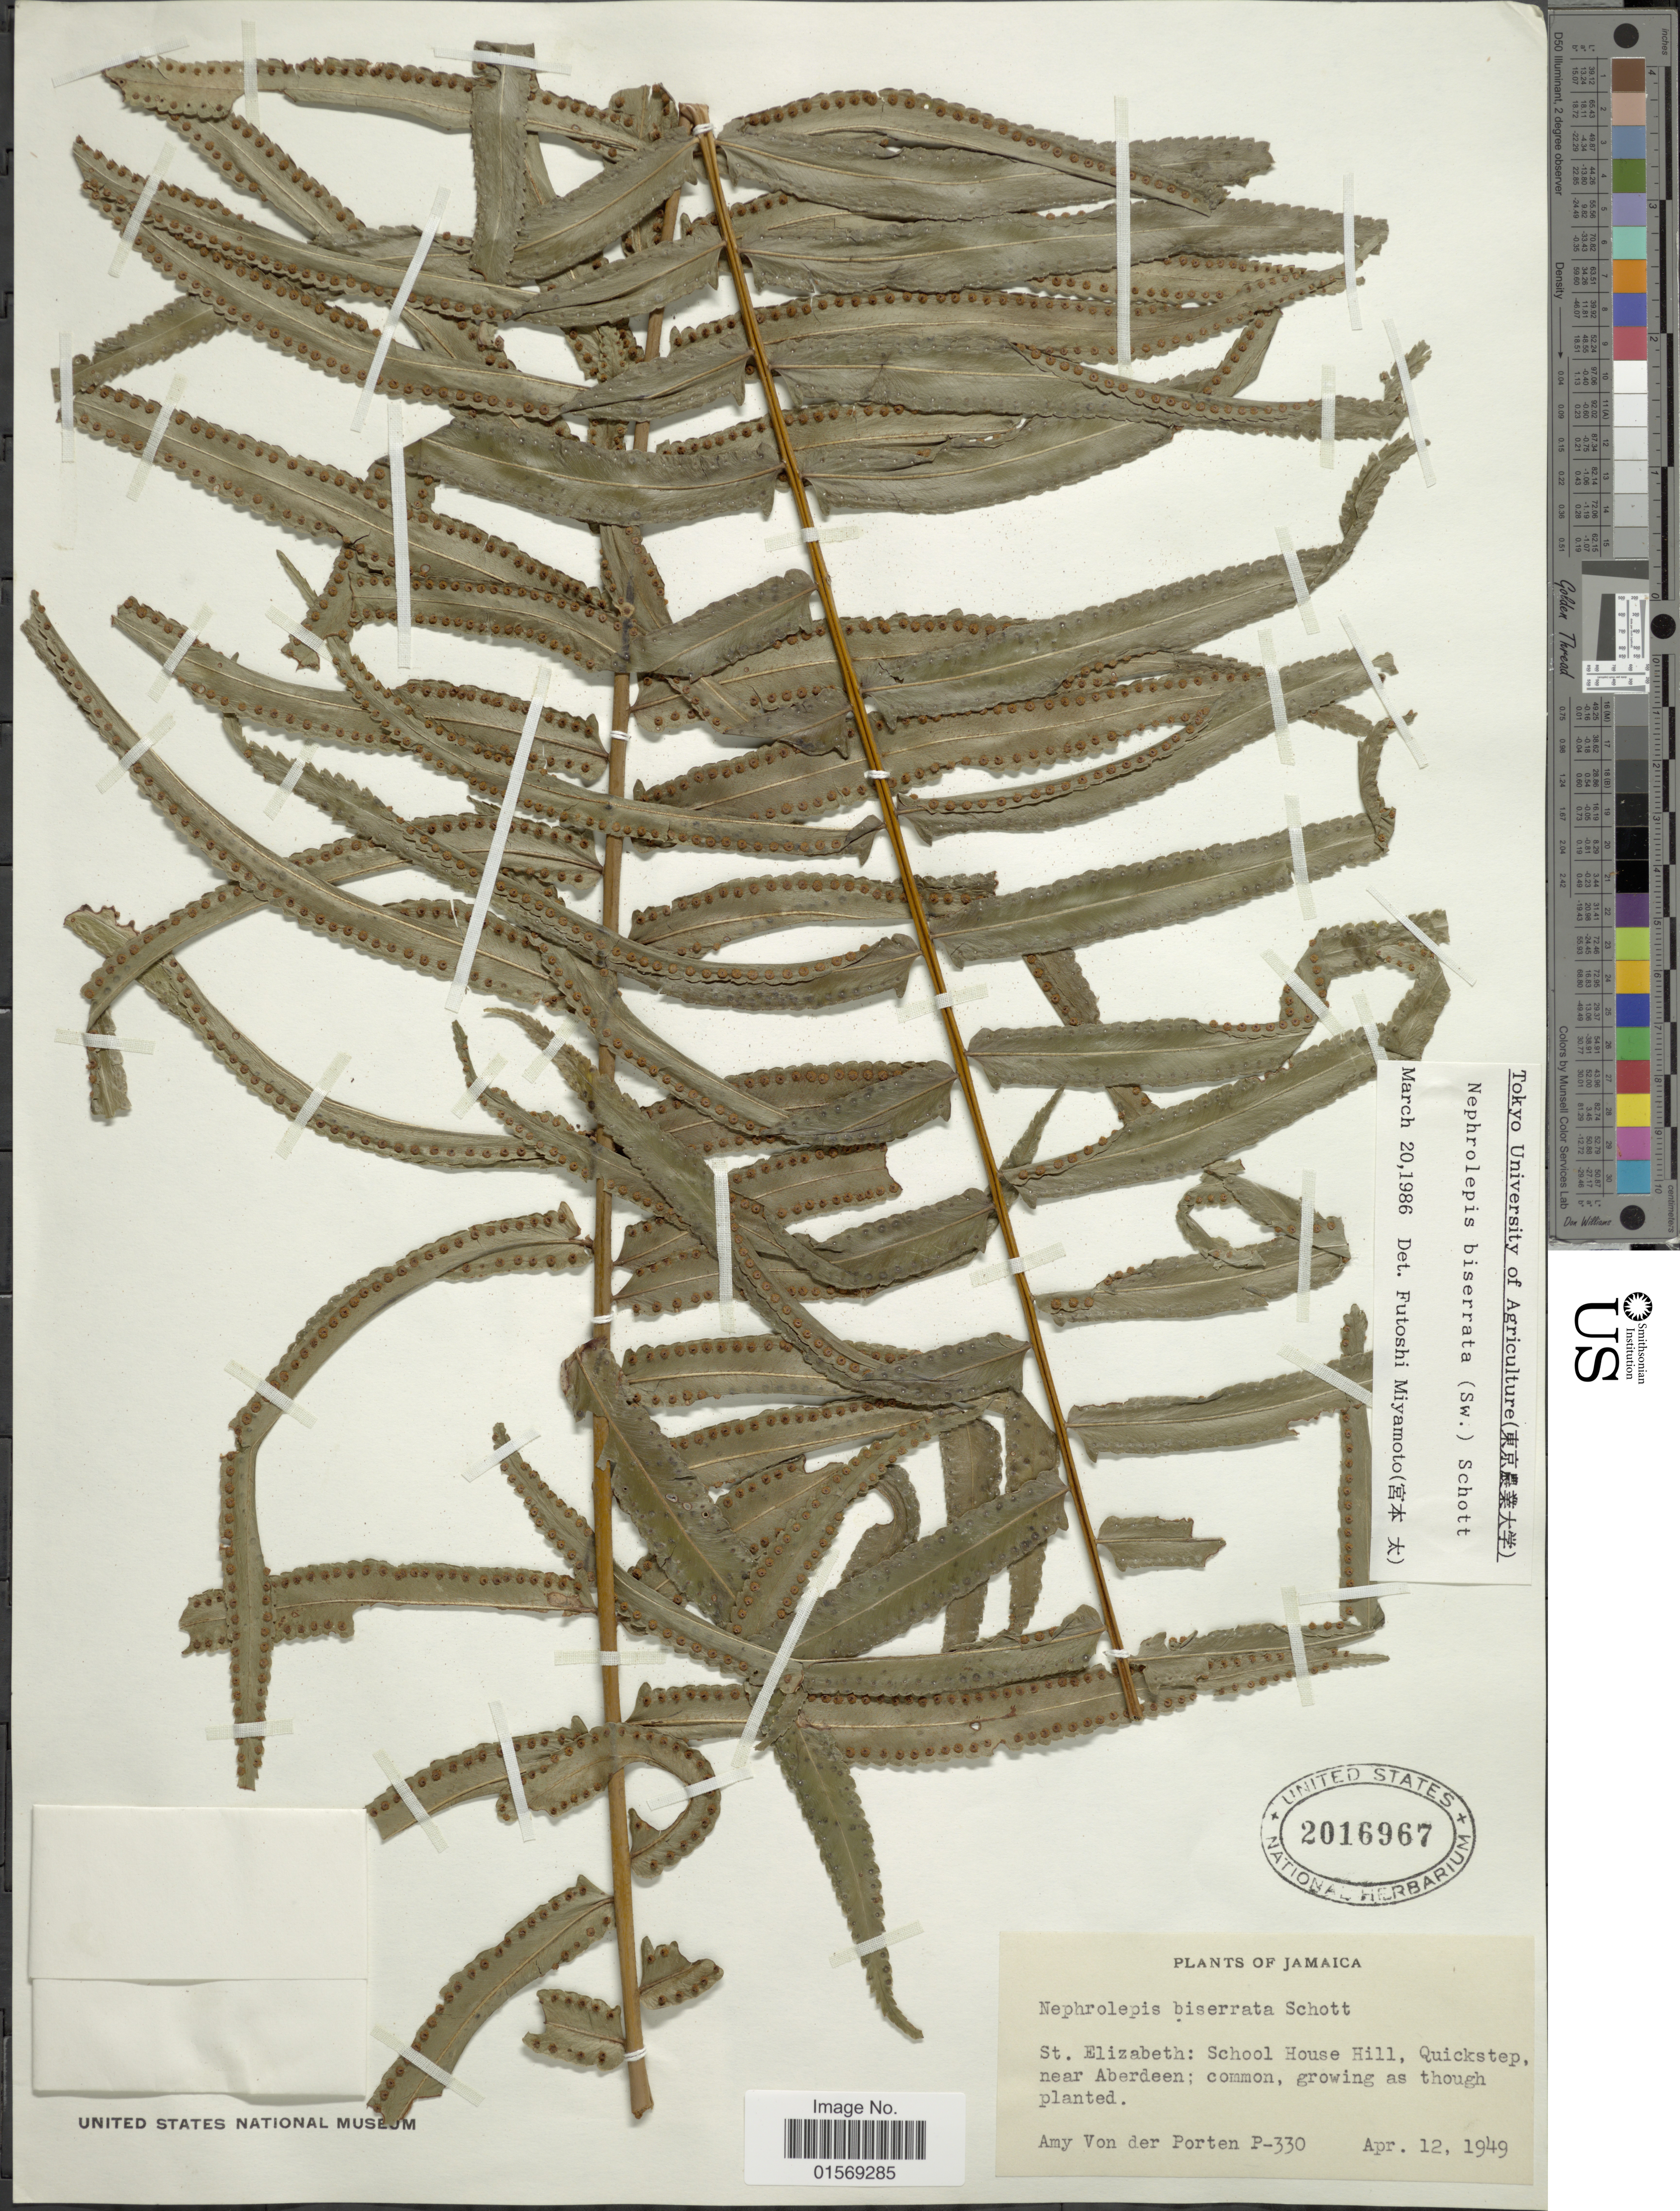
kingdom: Plantae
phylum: Tracheophyta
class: Polypodiopsida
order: Polypodiales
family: Nephrolepidaceae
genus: Nephrolepis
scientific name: Nephrolepis biserrata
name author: (Sw.) Schott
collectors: A. von der Porten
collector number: P-330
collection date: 1949-04-12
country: Jamaica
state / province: Saint Elizabeth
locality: Jamaica. St, Elizabeth: School House Hill, Quickstop, near Aberdeen.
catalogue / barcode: US 2016967